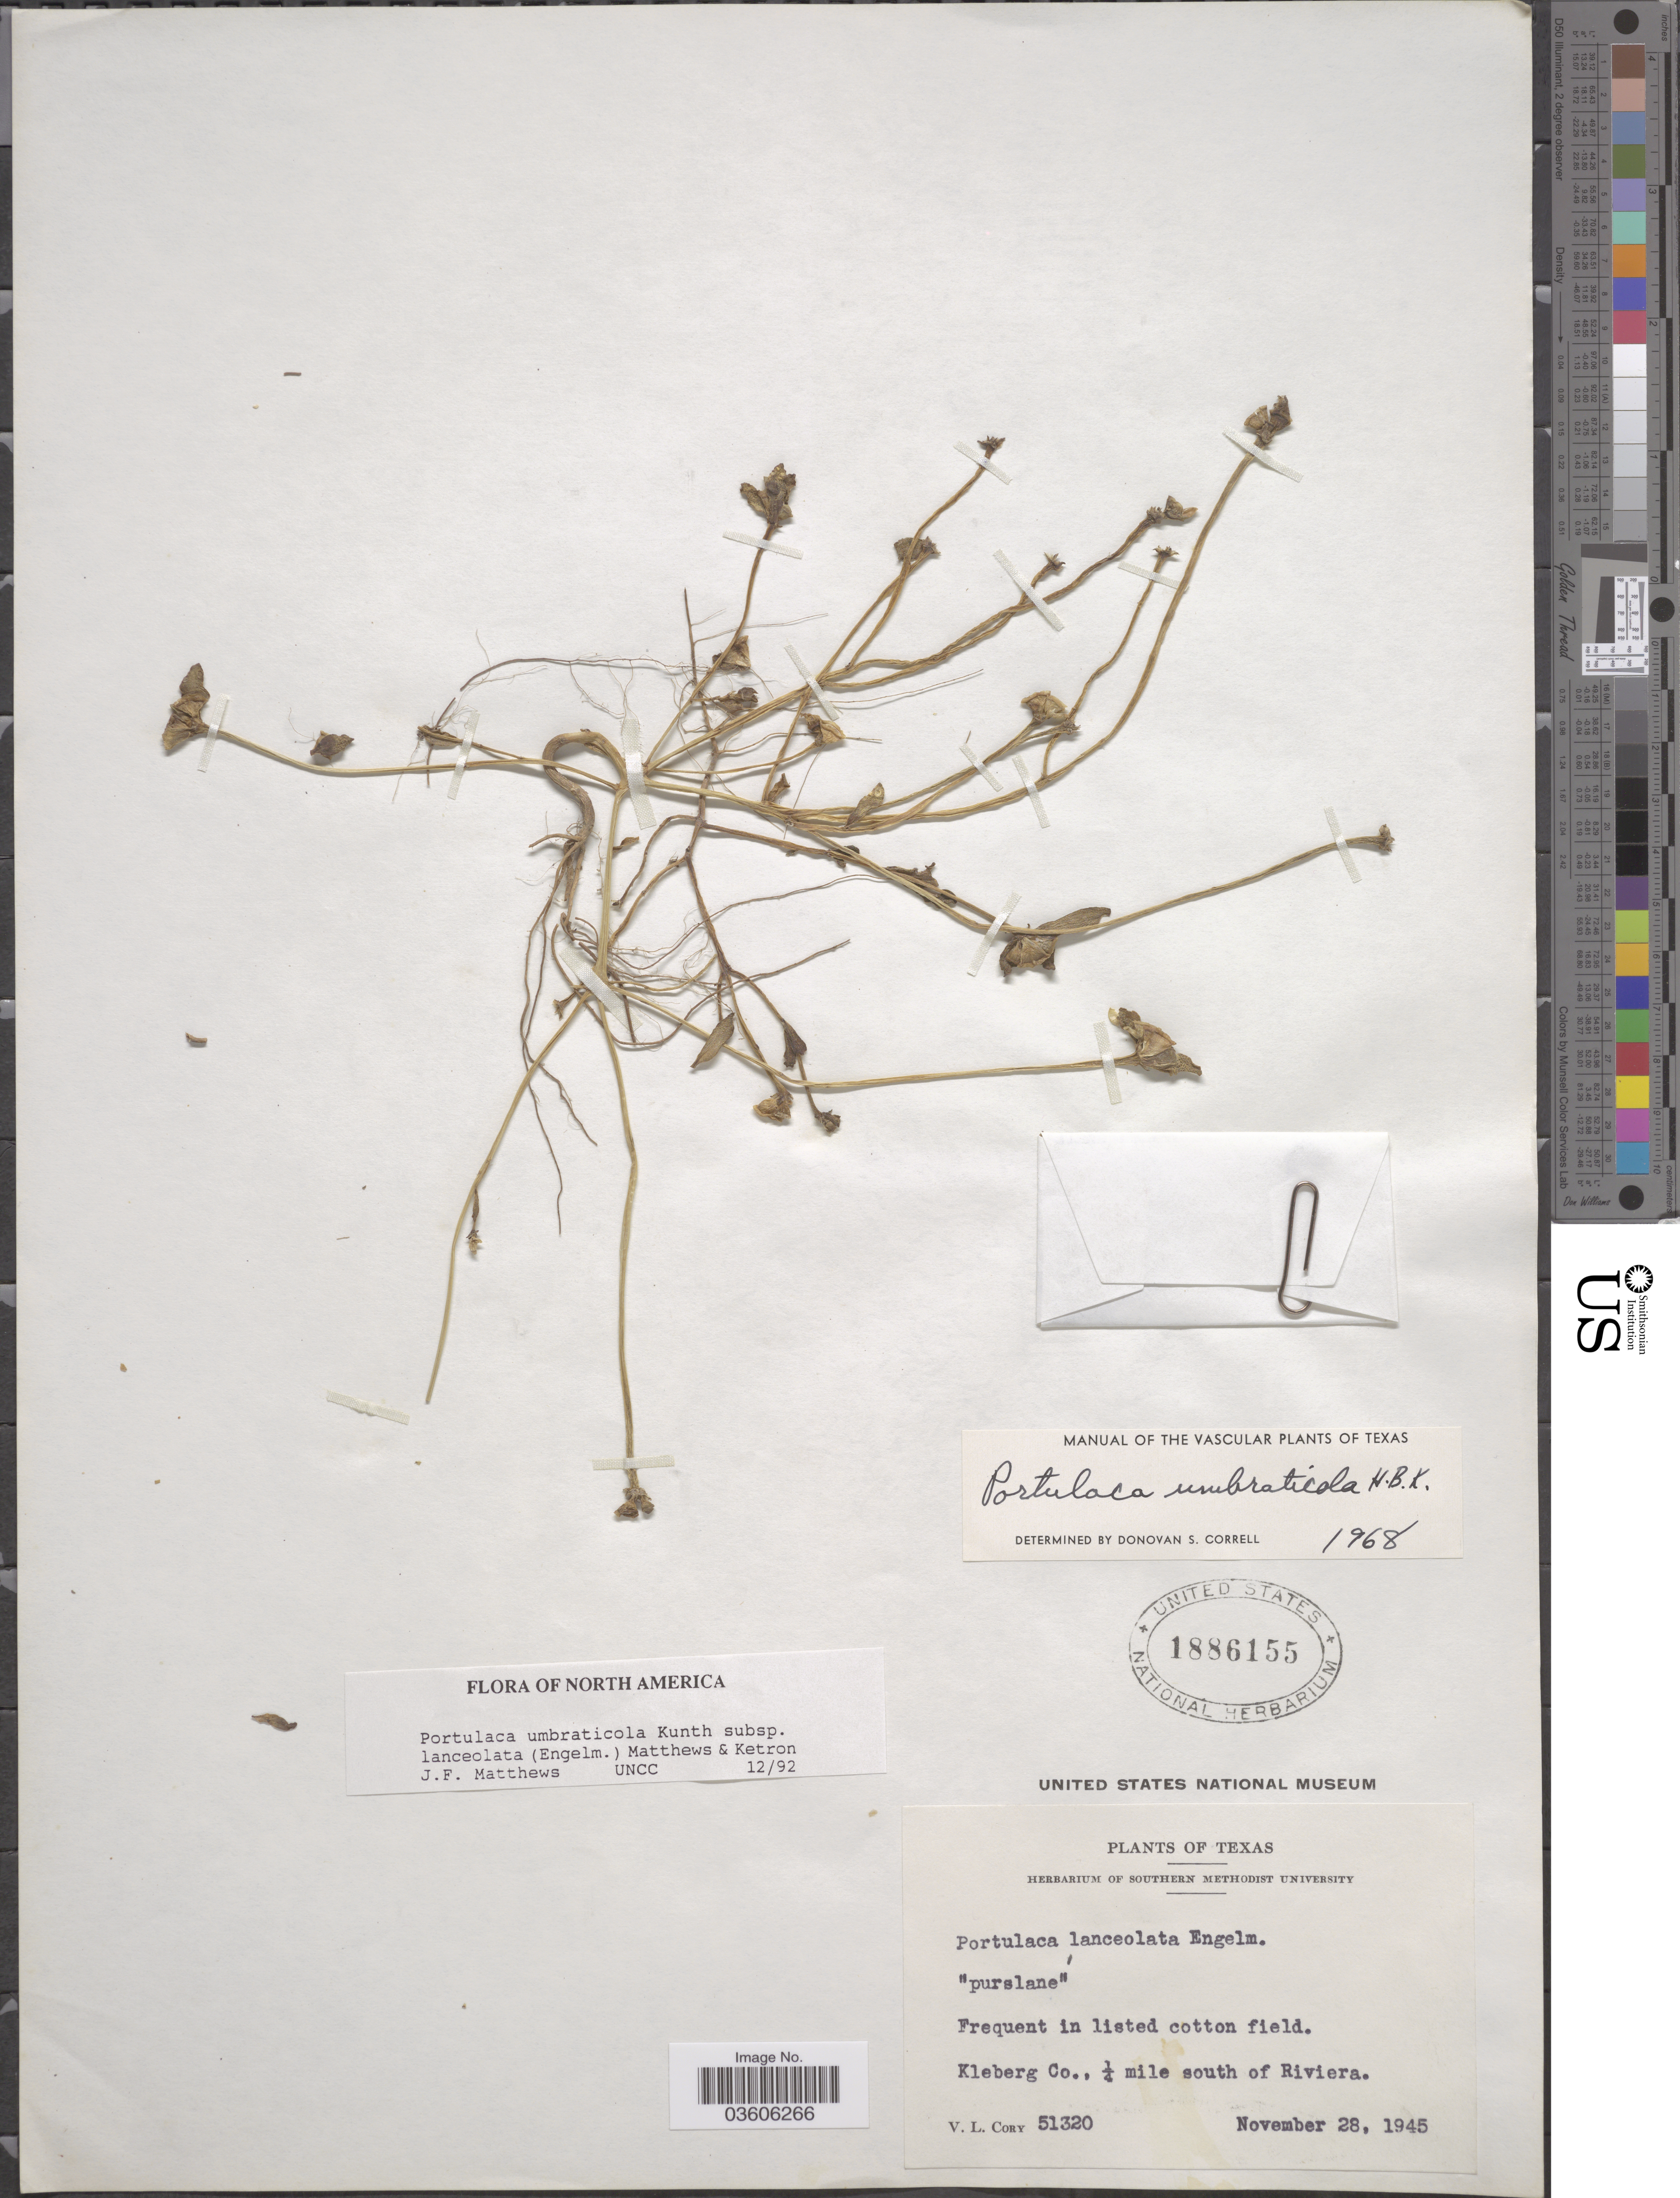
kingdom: Plantae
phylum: Tracheophyta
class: Magnoliopsida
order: Caryophyllales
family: Portulacaceae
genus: Portulaca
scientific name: Portulaca umbraticola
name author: Kunth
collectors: V. Cory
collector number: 51320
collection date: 1945-11-28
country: United States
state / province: Texas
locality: Kleberg Co., ¼ mile south of Riviera.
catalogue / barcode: US 1886155